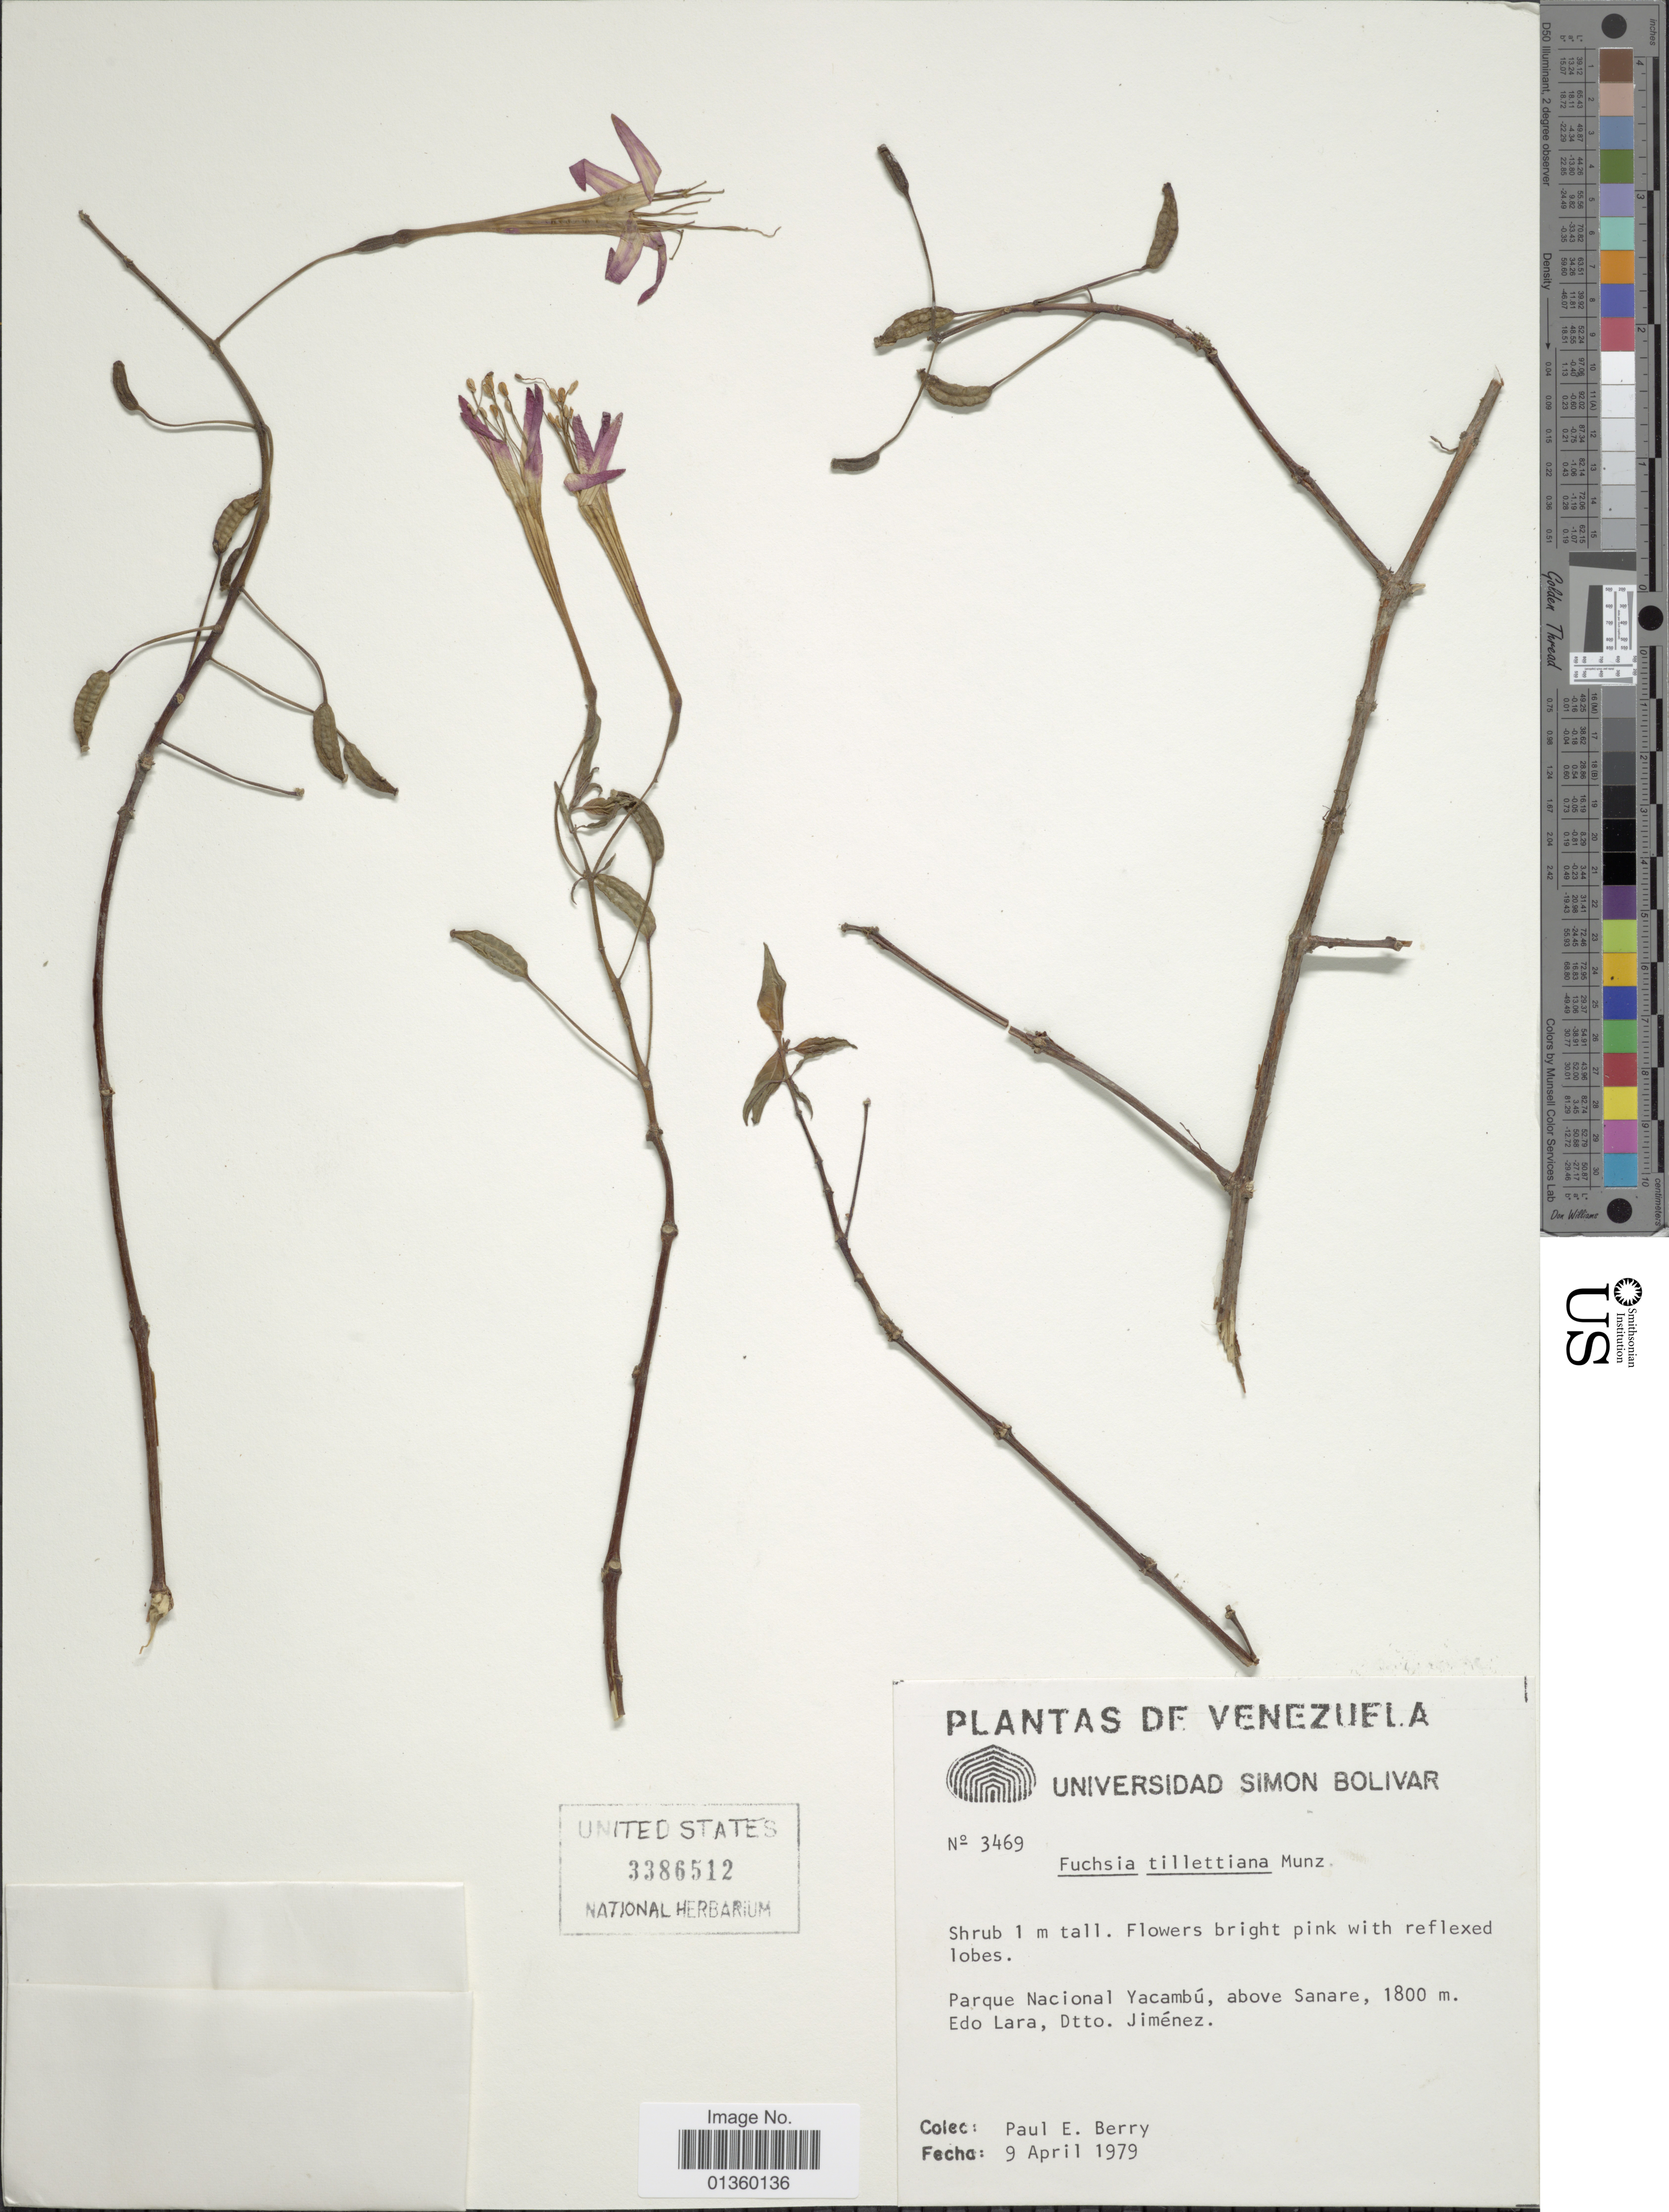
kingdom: Plantae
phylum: Tracheophyta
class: Magnoliopsida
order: Myrtales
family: Onagraceae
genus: Fuchsia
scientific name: Fuchsia tillettiana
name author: Munz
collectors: P. E. Berry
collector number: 3469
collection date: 1979-04-09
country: Venezuela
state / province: Lara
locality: Parque Nacional Yacambú, above Sanare, Dtto. Jiménez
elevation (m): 1800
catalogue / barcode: US 3386512